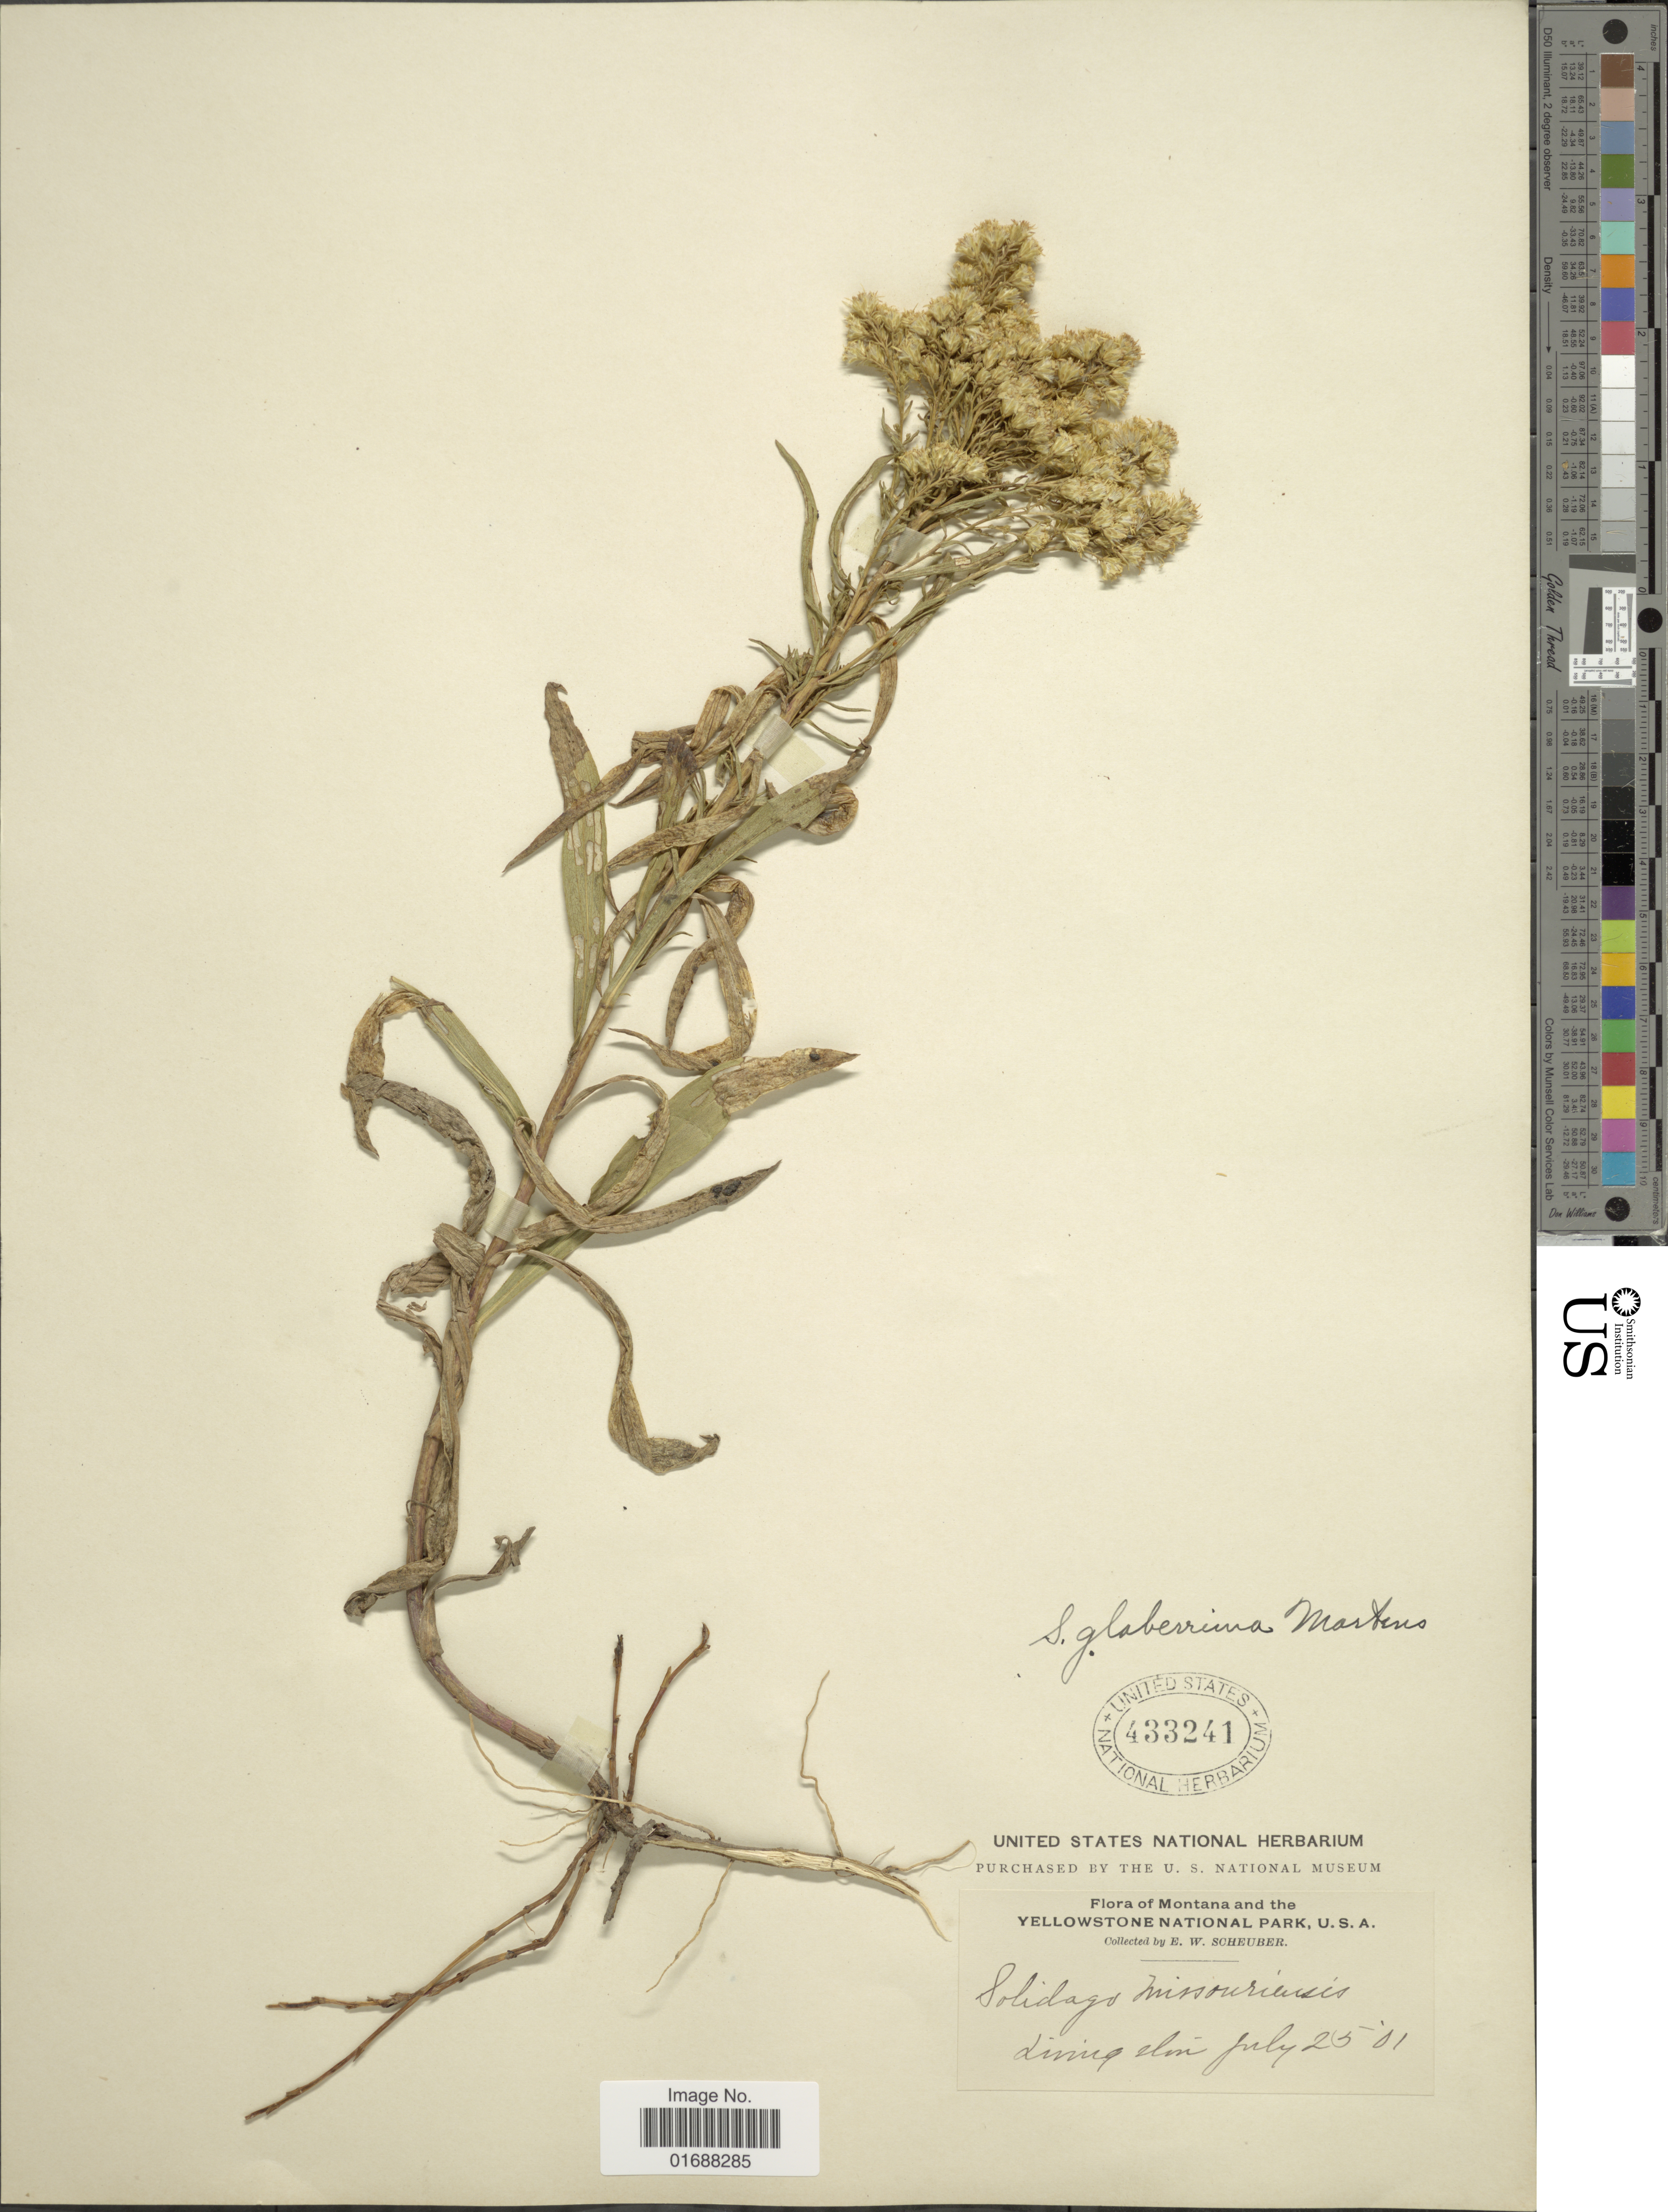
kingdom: Plantae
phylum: Tracheophyta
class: Magnoliopsida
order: Asterales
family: Asteraceae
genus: Solidago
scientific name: Solidago missouriensis var. missouriensis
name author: Nutt.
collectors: E. Scheuber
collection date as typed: Transcribed d/m/y: 25/7/1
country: United States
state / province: Montana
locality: Yellowstone National Park. Livingston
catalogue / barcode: US 433241